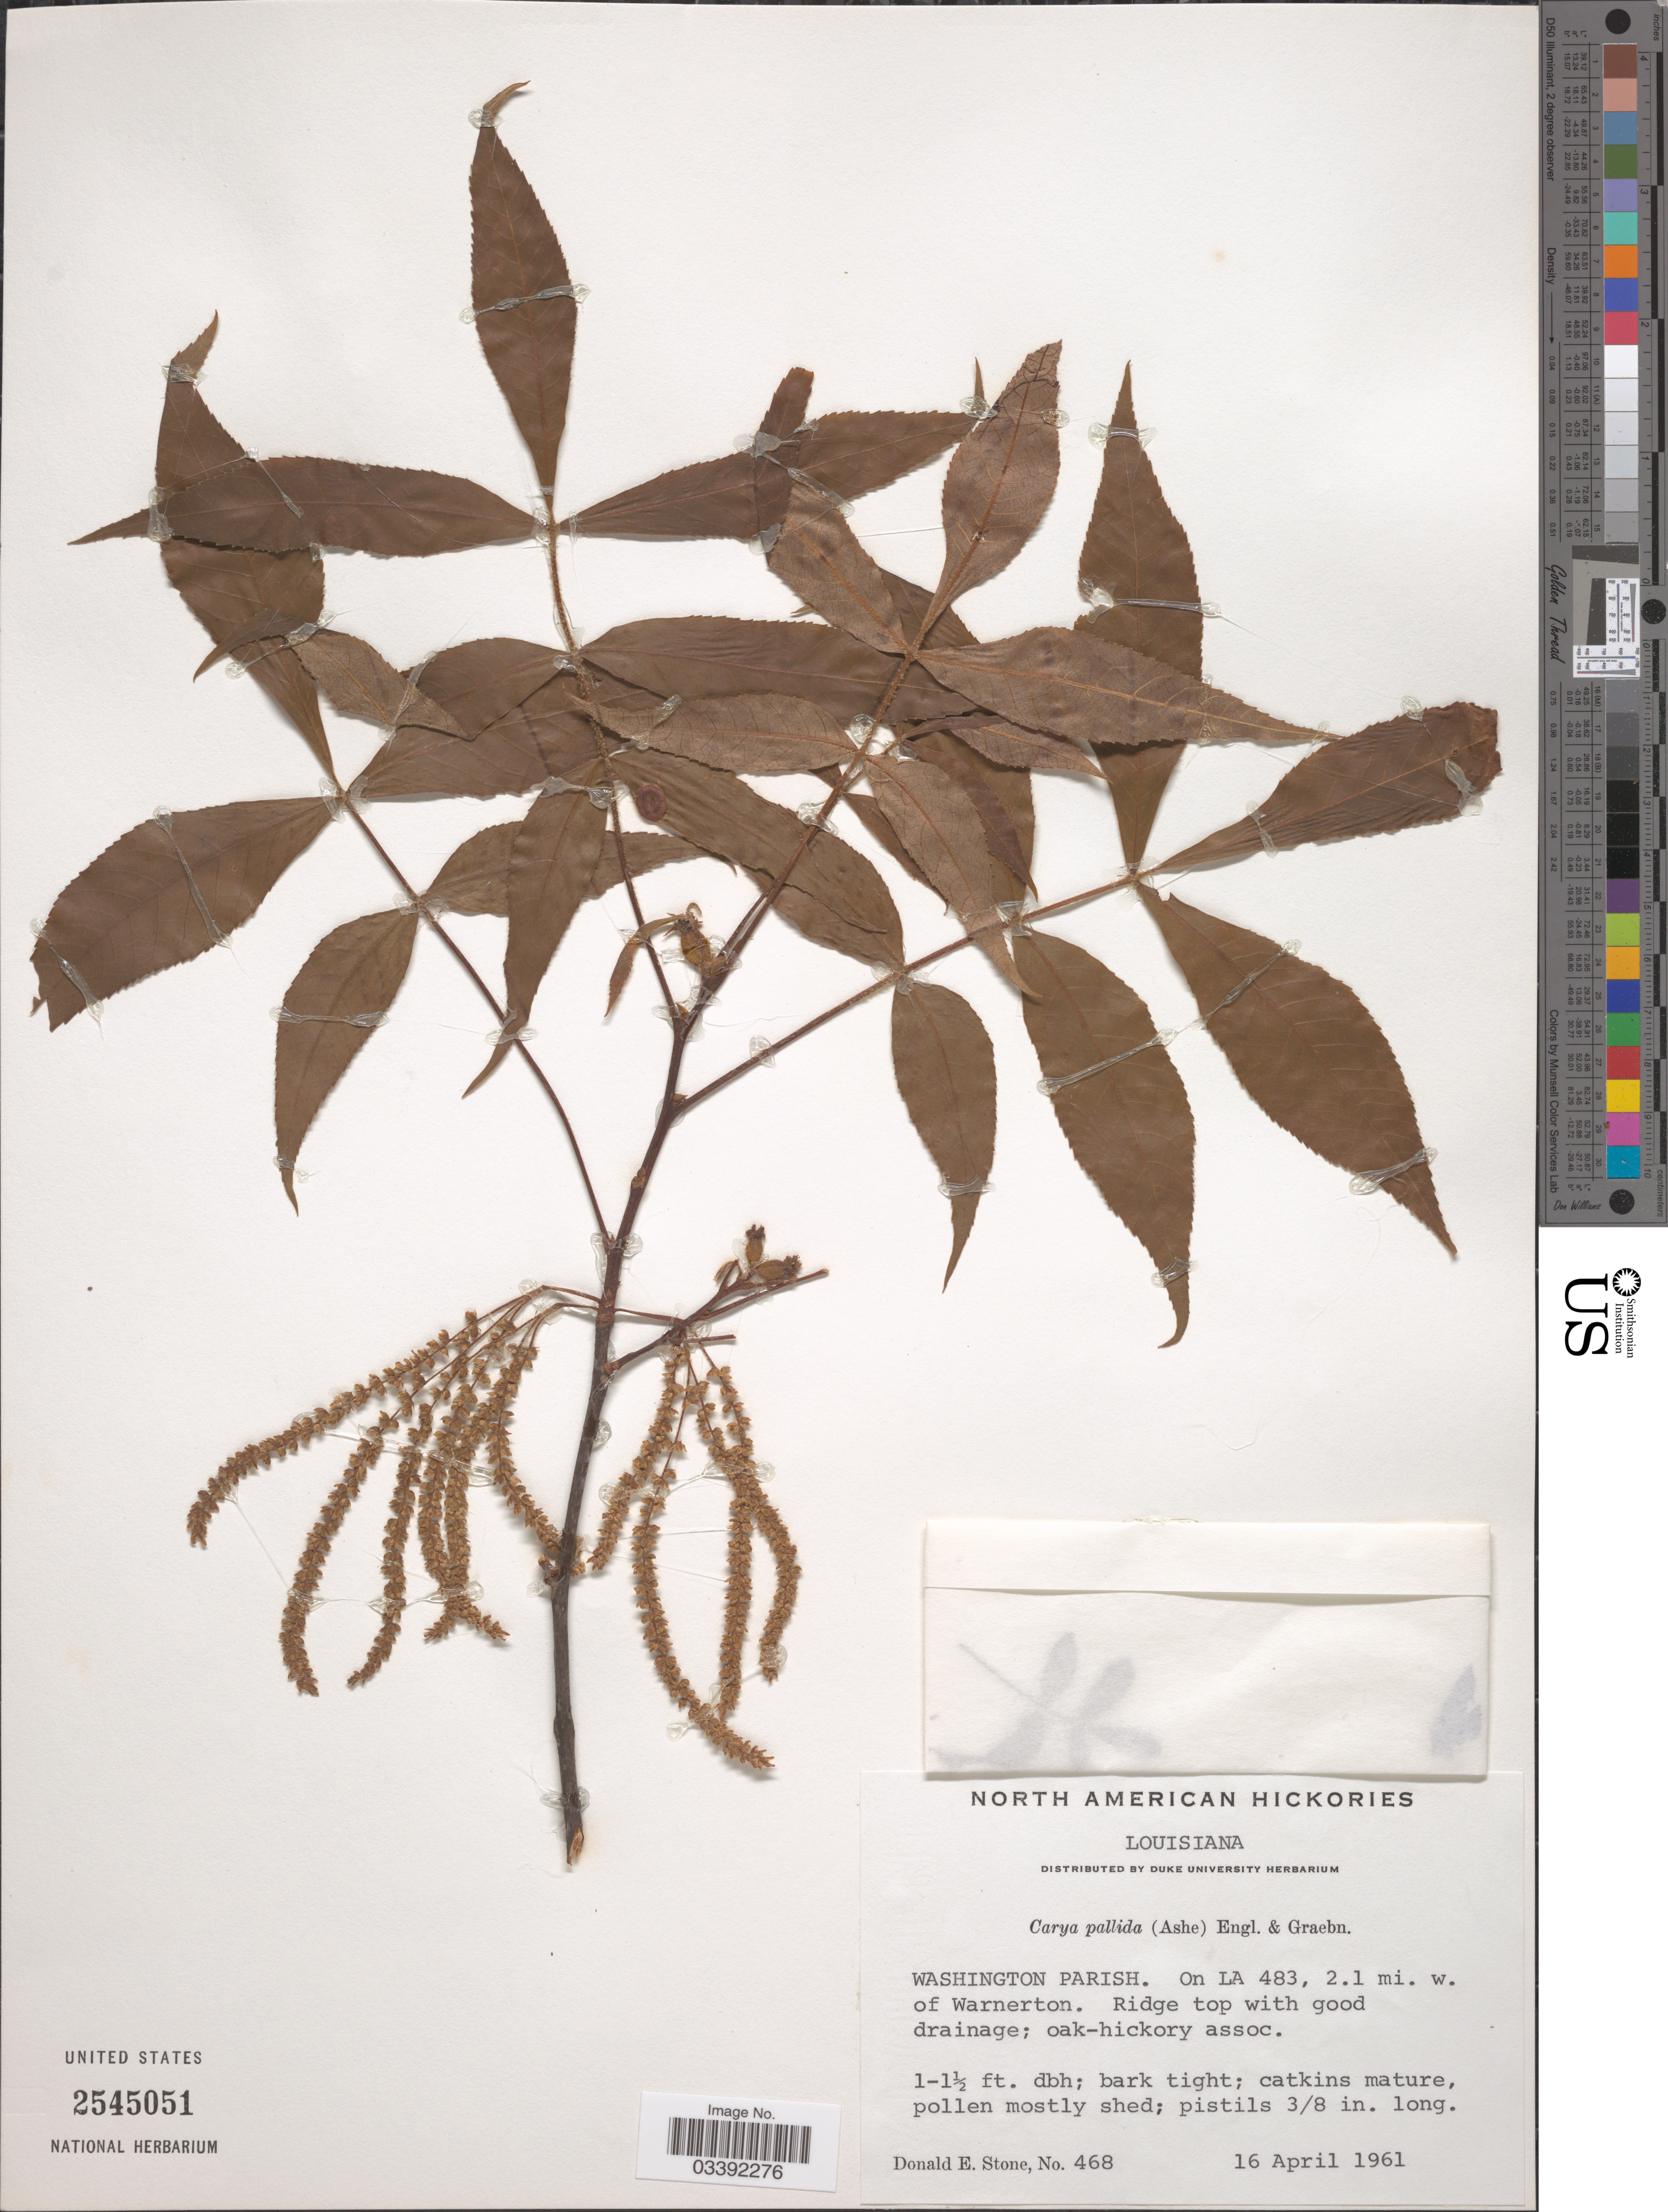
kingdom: Plantae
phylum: Tracheophyta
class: Magnoliopsida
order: Fagales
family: Juglandaceae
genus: Carya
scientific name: Carya pallida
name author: (Ashe) Engl. & Graebner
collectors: D. Stone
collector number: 468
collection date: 1961-04-16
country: United States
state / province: Louisiana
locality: Washington Parish. On LA 483, 2.1 mi. w. of Warnerton.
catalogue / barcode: US 2545051